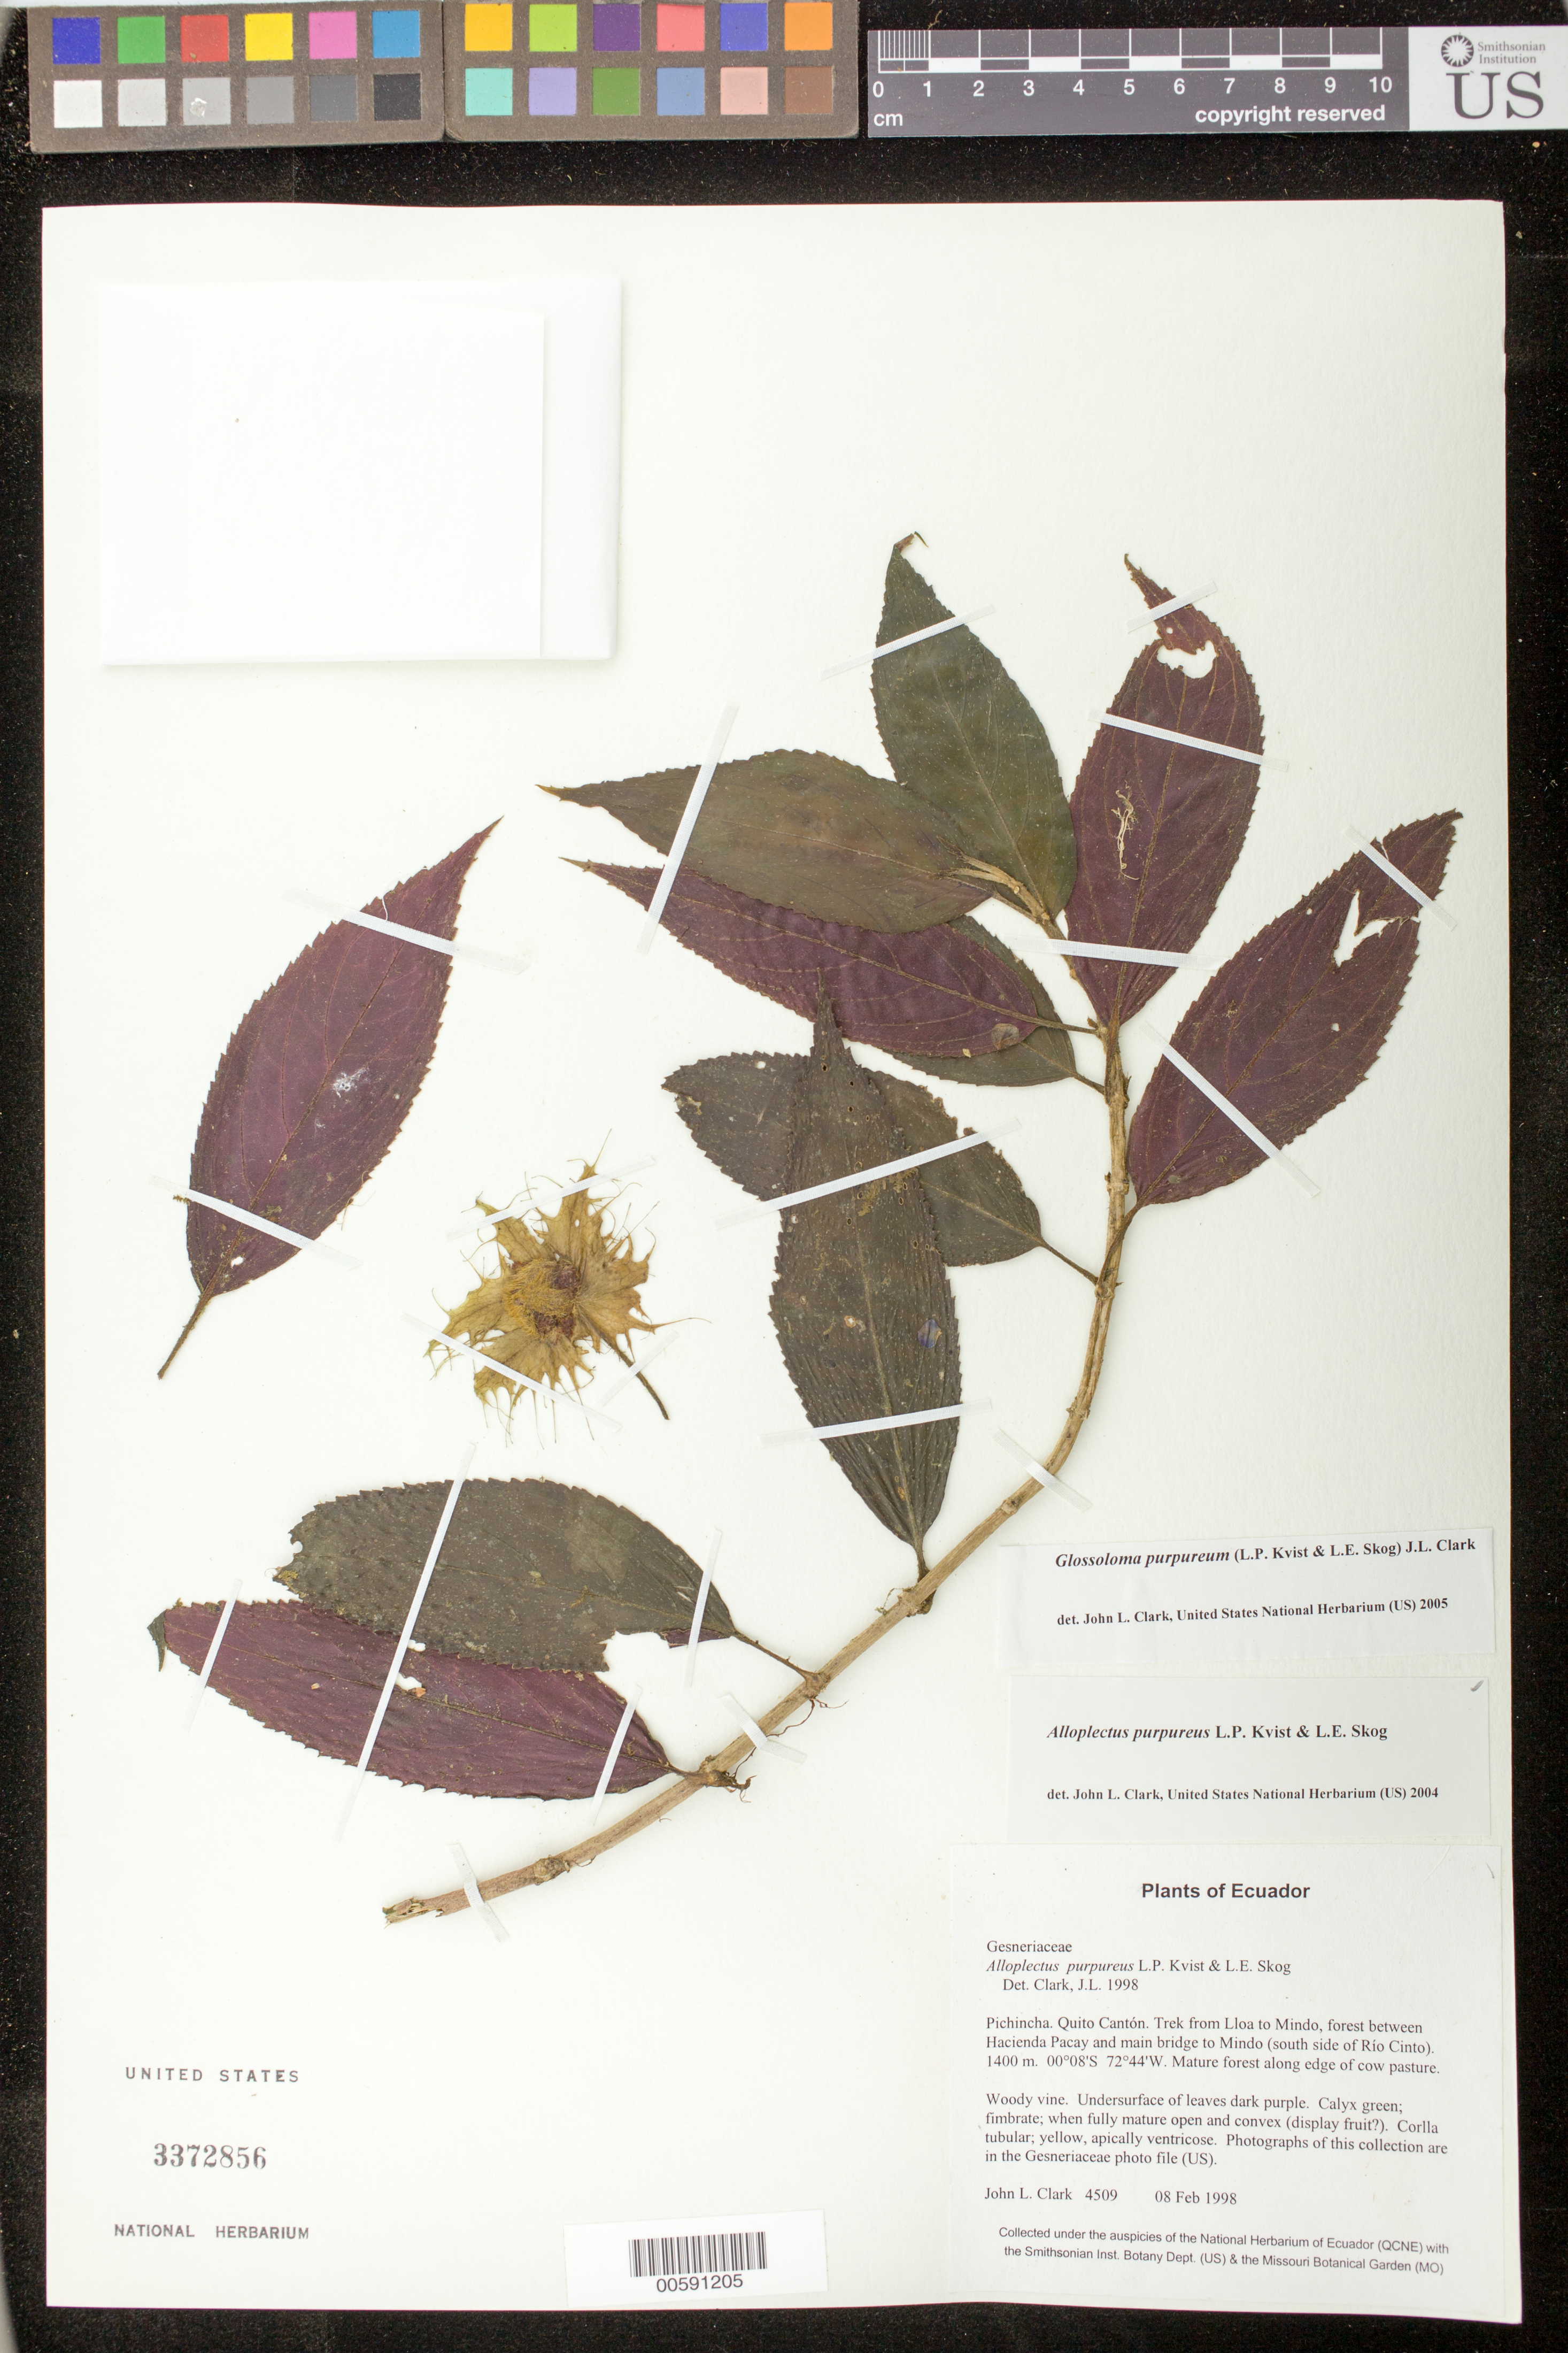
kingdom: Plantae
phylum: Tracheophyta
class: Magnoliopsida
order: Lamiales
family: Gesneriaceae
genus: Glossoloma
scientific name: Glossoloma purpureum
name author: (L.P. Kvist & L.E. Skog) J.L. Clark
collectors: J. L. Clark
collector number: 4509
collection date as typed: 08 Feb 1998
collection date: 1998-02-08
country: Ecuador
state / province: Pichincha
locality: Quito Cantón. Trek from Lloa to Mindo, forest between Hacienda Pacay and main bridge to Mindo (south side of Río Cinto).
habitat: Mature forest along edge of cow pasture.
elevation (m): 1400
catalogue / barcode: US 3372856